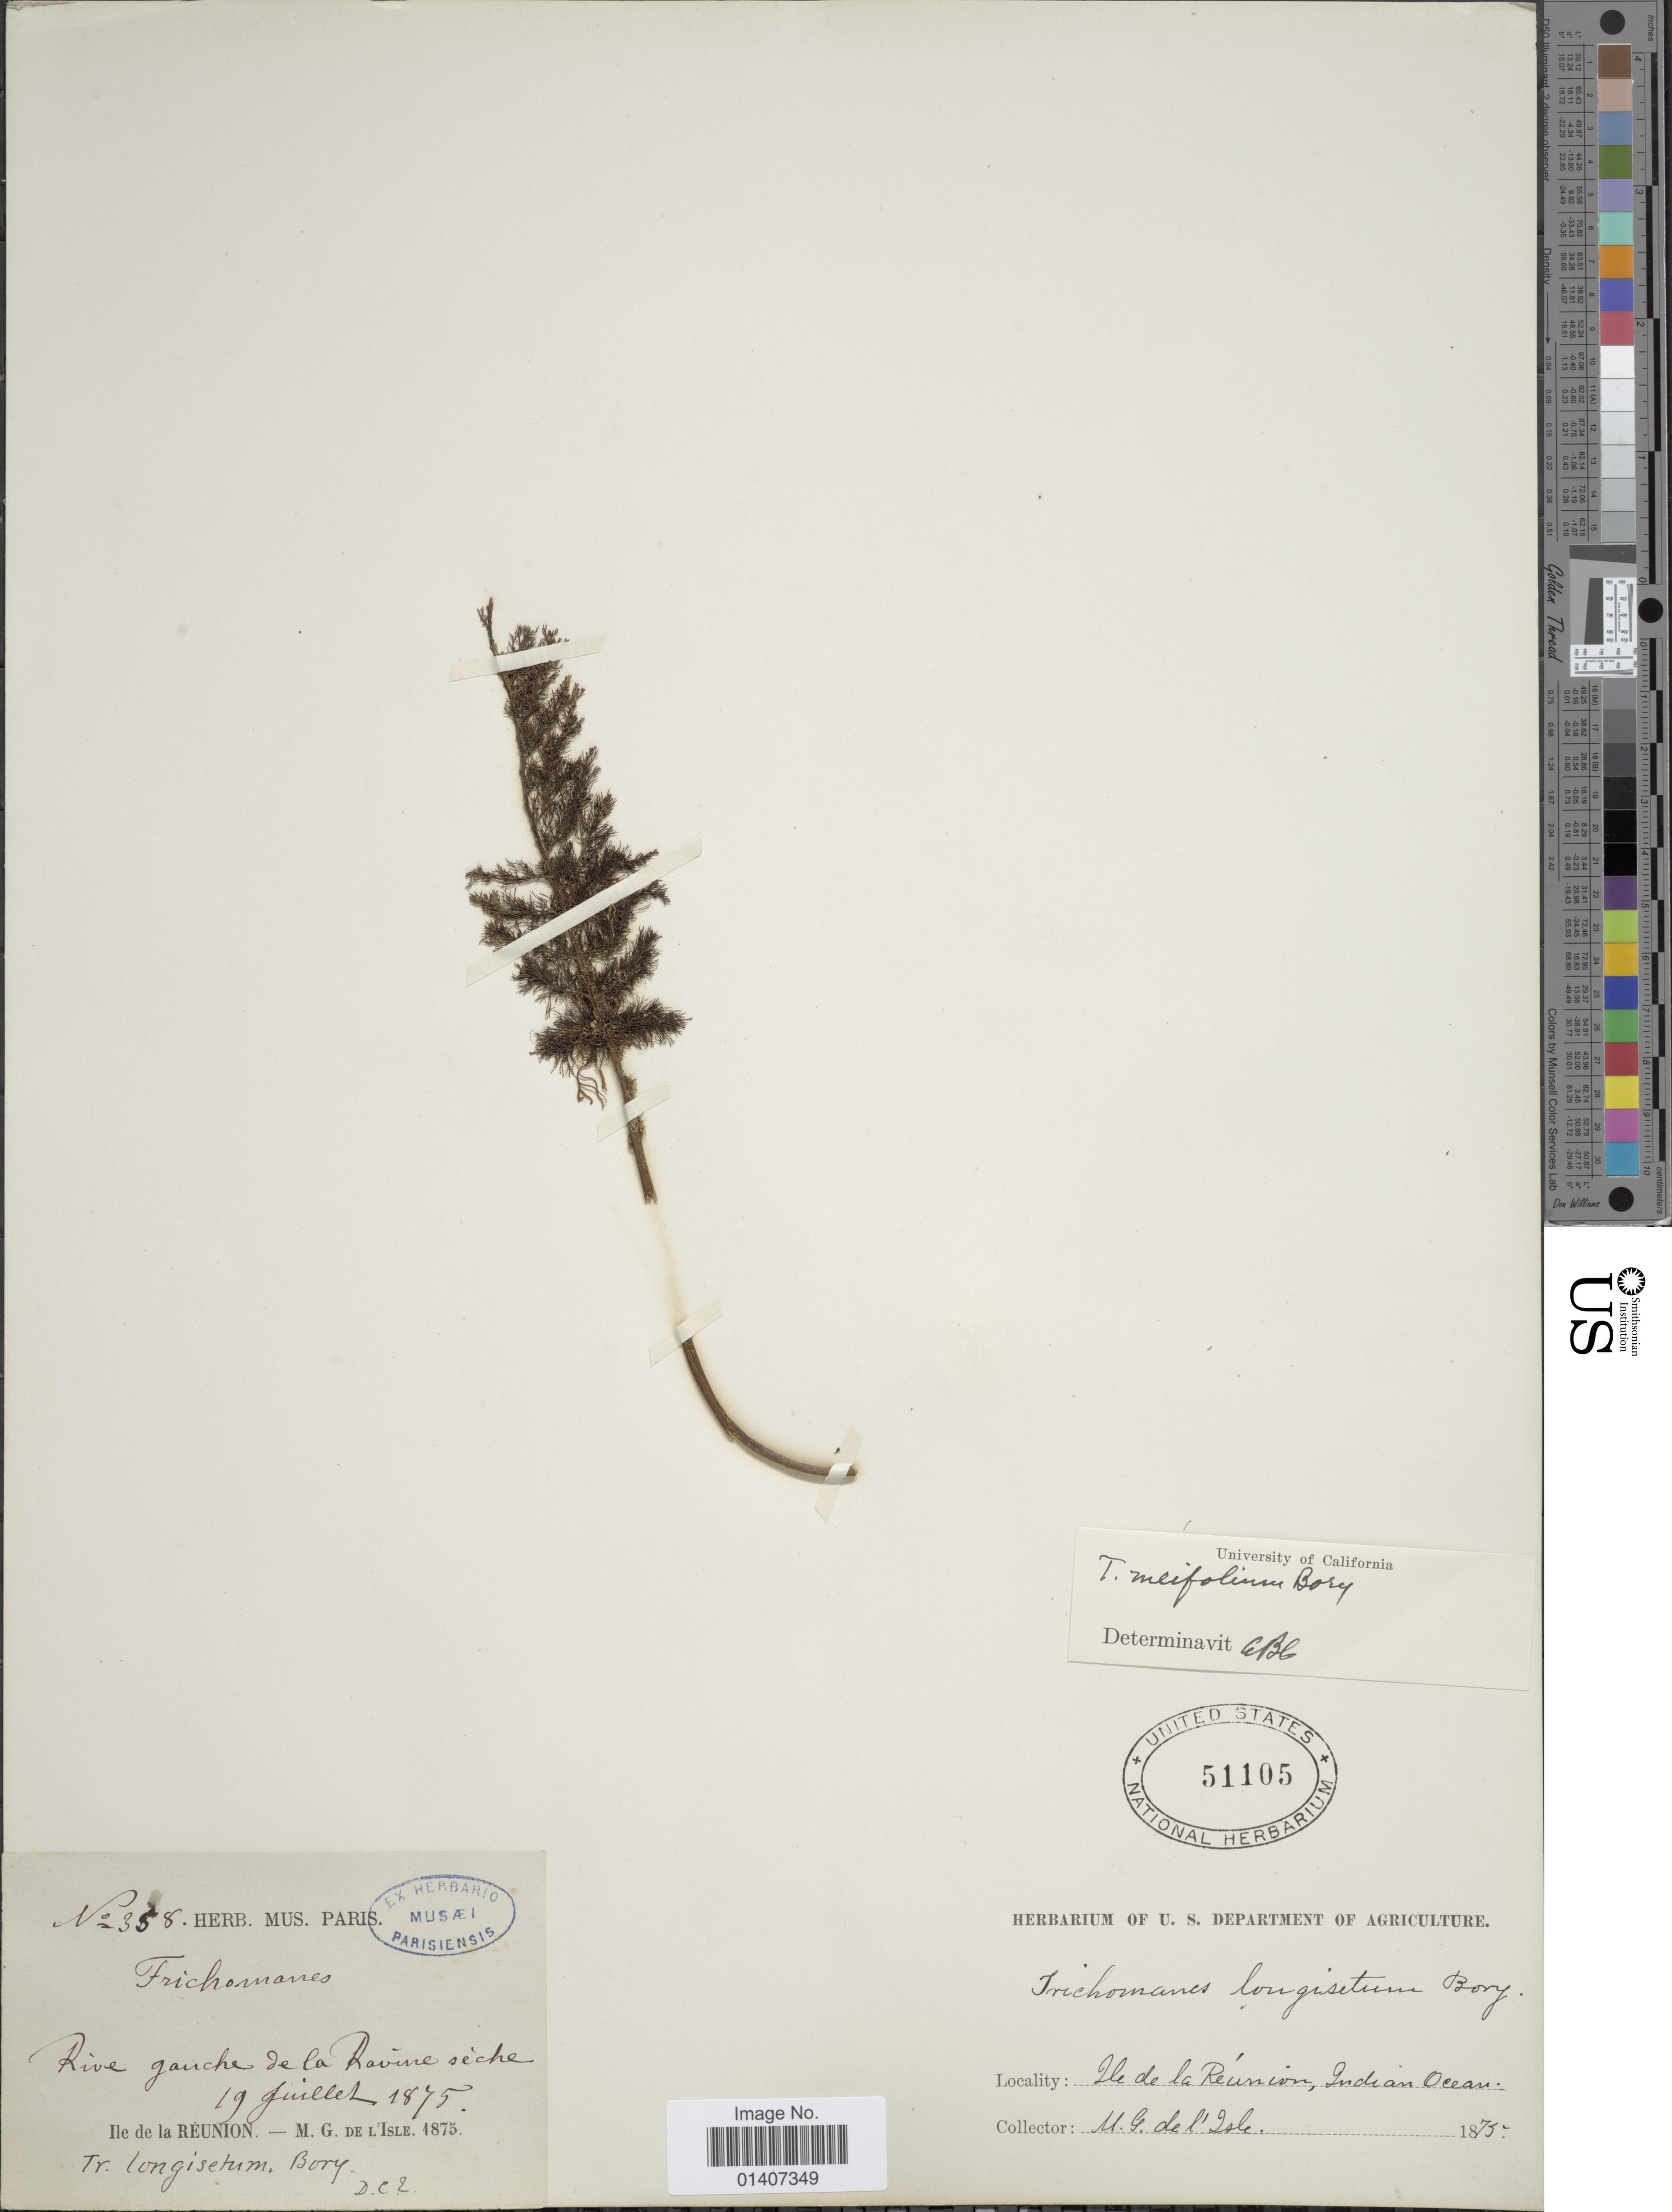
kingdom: Plantae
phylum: Tracheophyta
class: Polypodiopsida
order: Hymenophyllales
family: Hymenophyllaceae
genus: Abrodictyum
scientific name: Abrodictyum meifolium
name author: (Bory) Ebihara & K. Iwats.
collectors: M. de L'Isle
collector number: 358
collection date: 1875-07-19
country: Reunion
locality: Ile de la Reunion, Indian Ocean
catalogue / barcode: US 51105